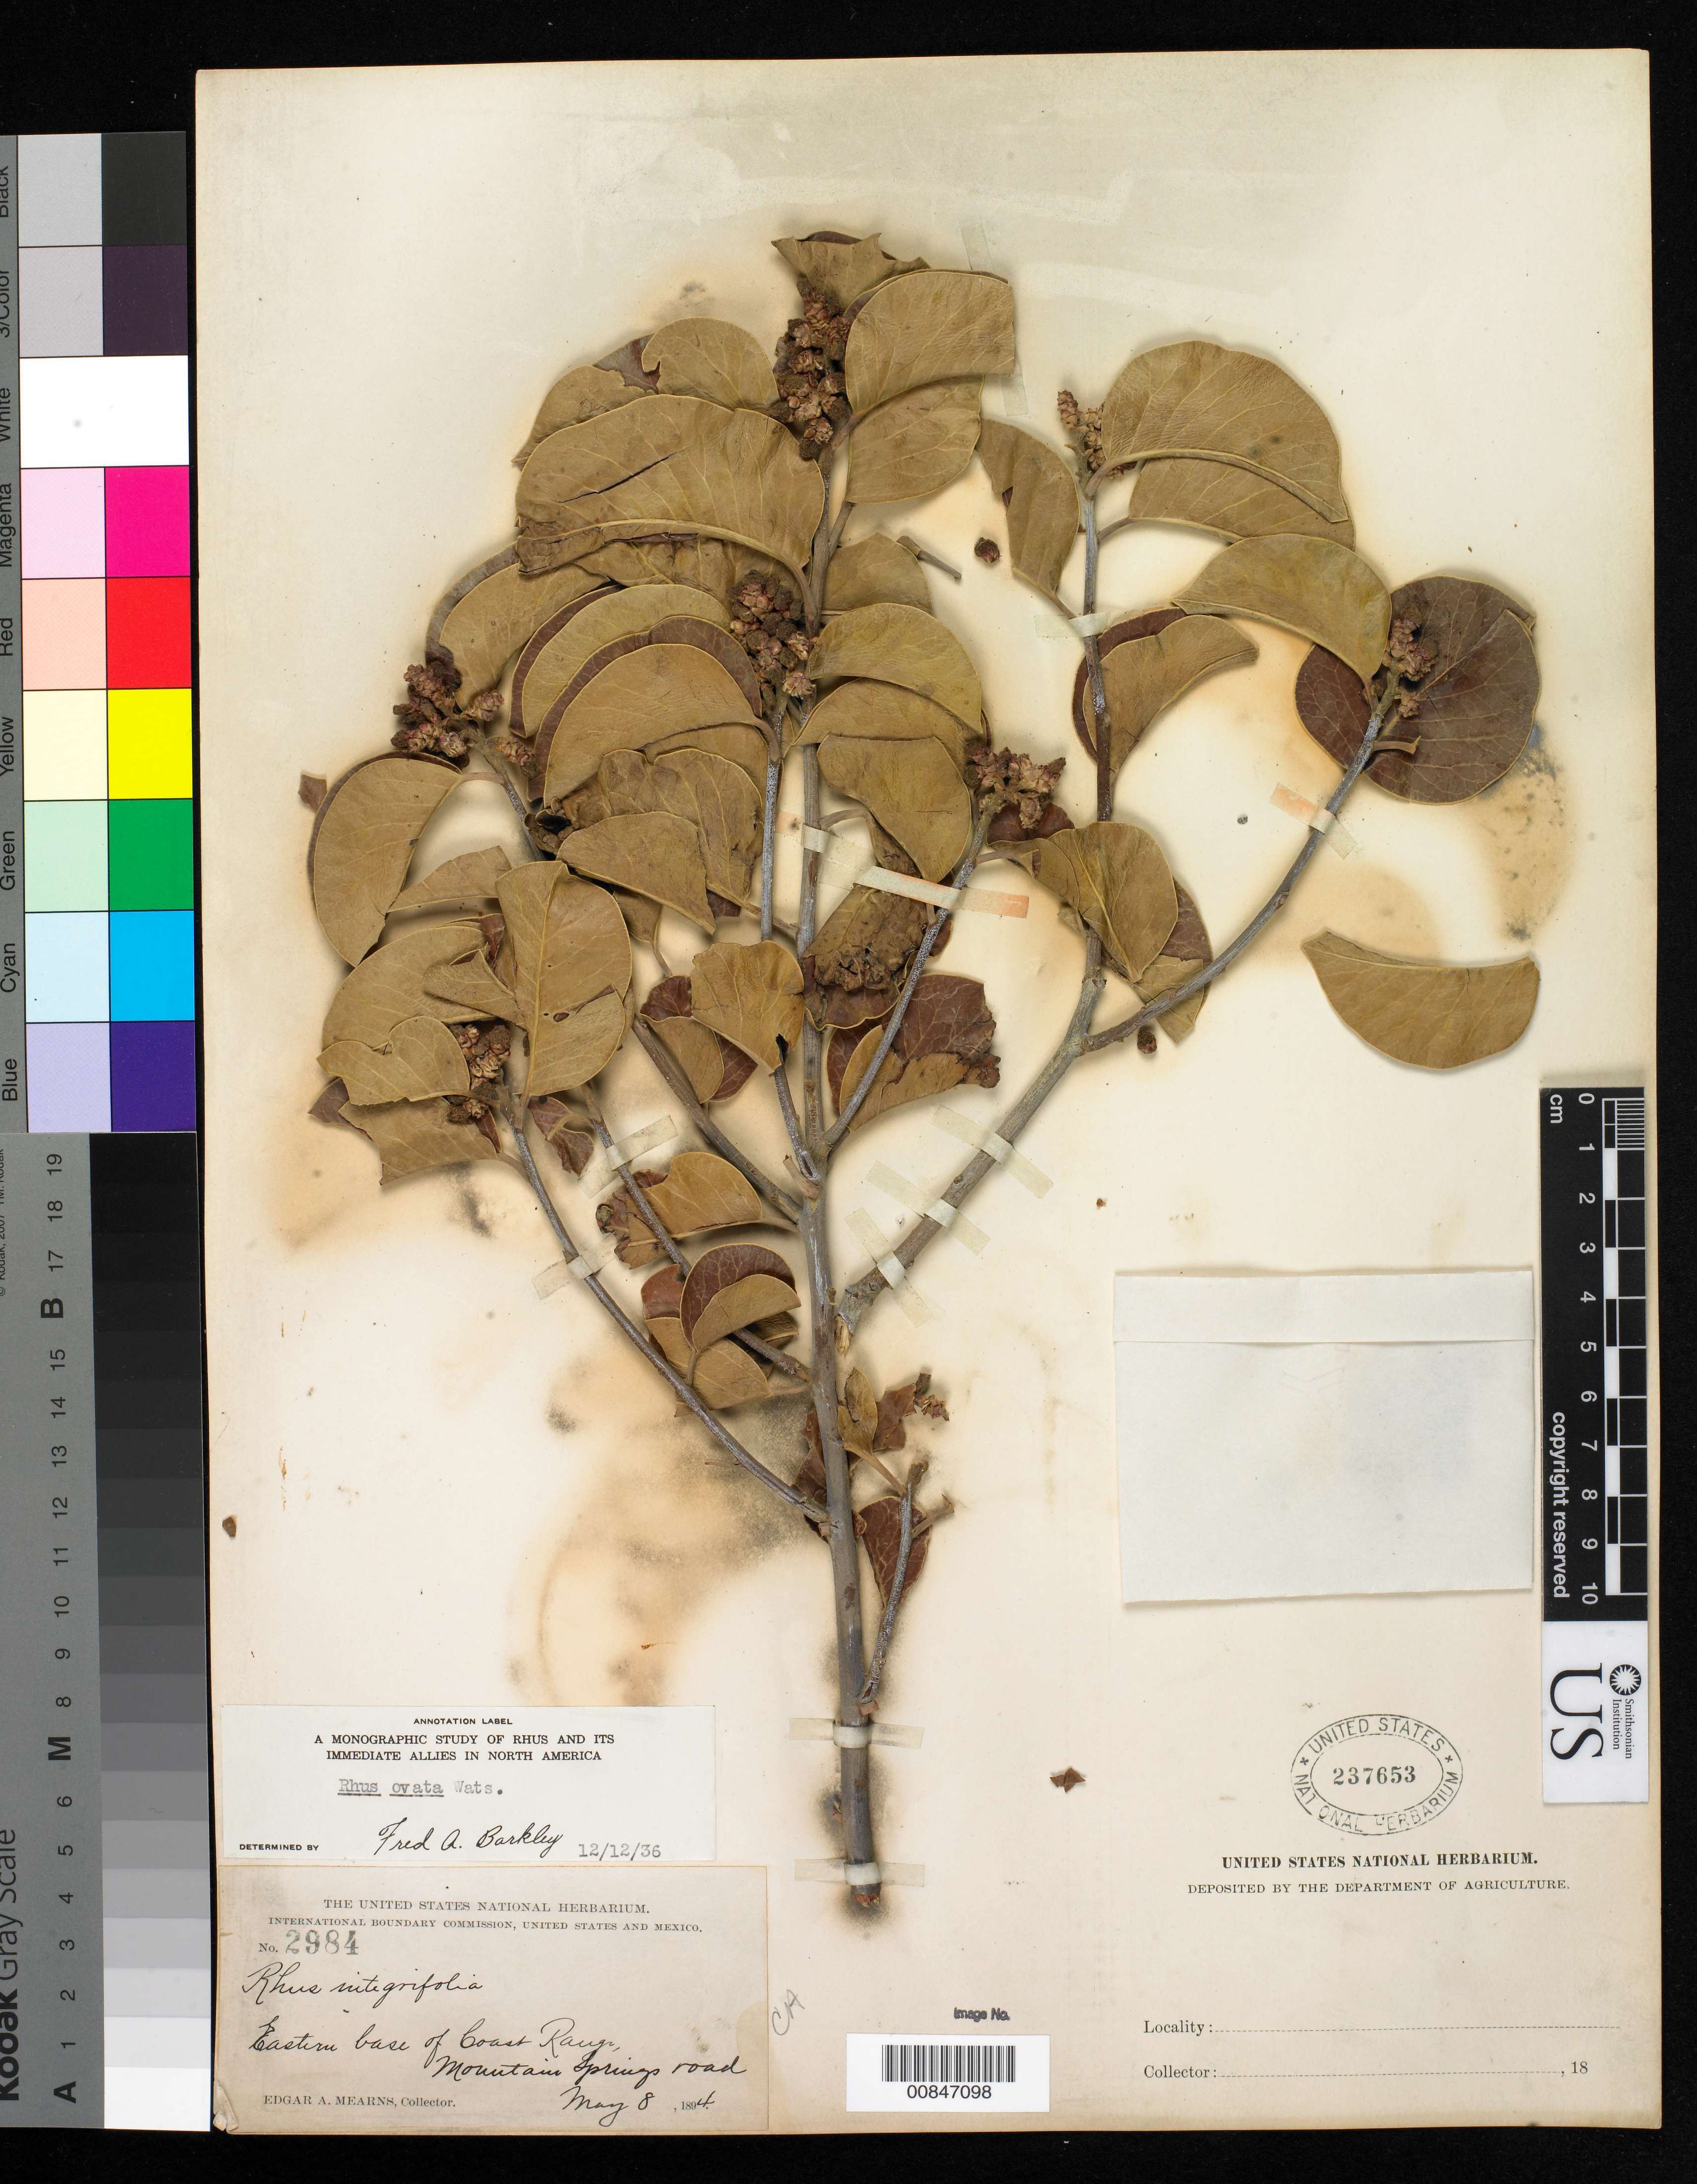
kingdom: Plantae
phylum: Tracheophyta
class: Magnoliopsida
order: Sapindales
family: Anacardiaceae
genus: Rhus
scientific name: Rhus ovata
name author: S. Watson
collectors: E. A. Mearns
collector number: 2984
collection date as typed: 08 May 1894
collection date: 1894-05-08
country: United States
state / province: California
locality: Eastern base of Coast Range, Mountain Springs road.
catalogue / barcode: US 237653